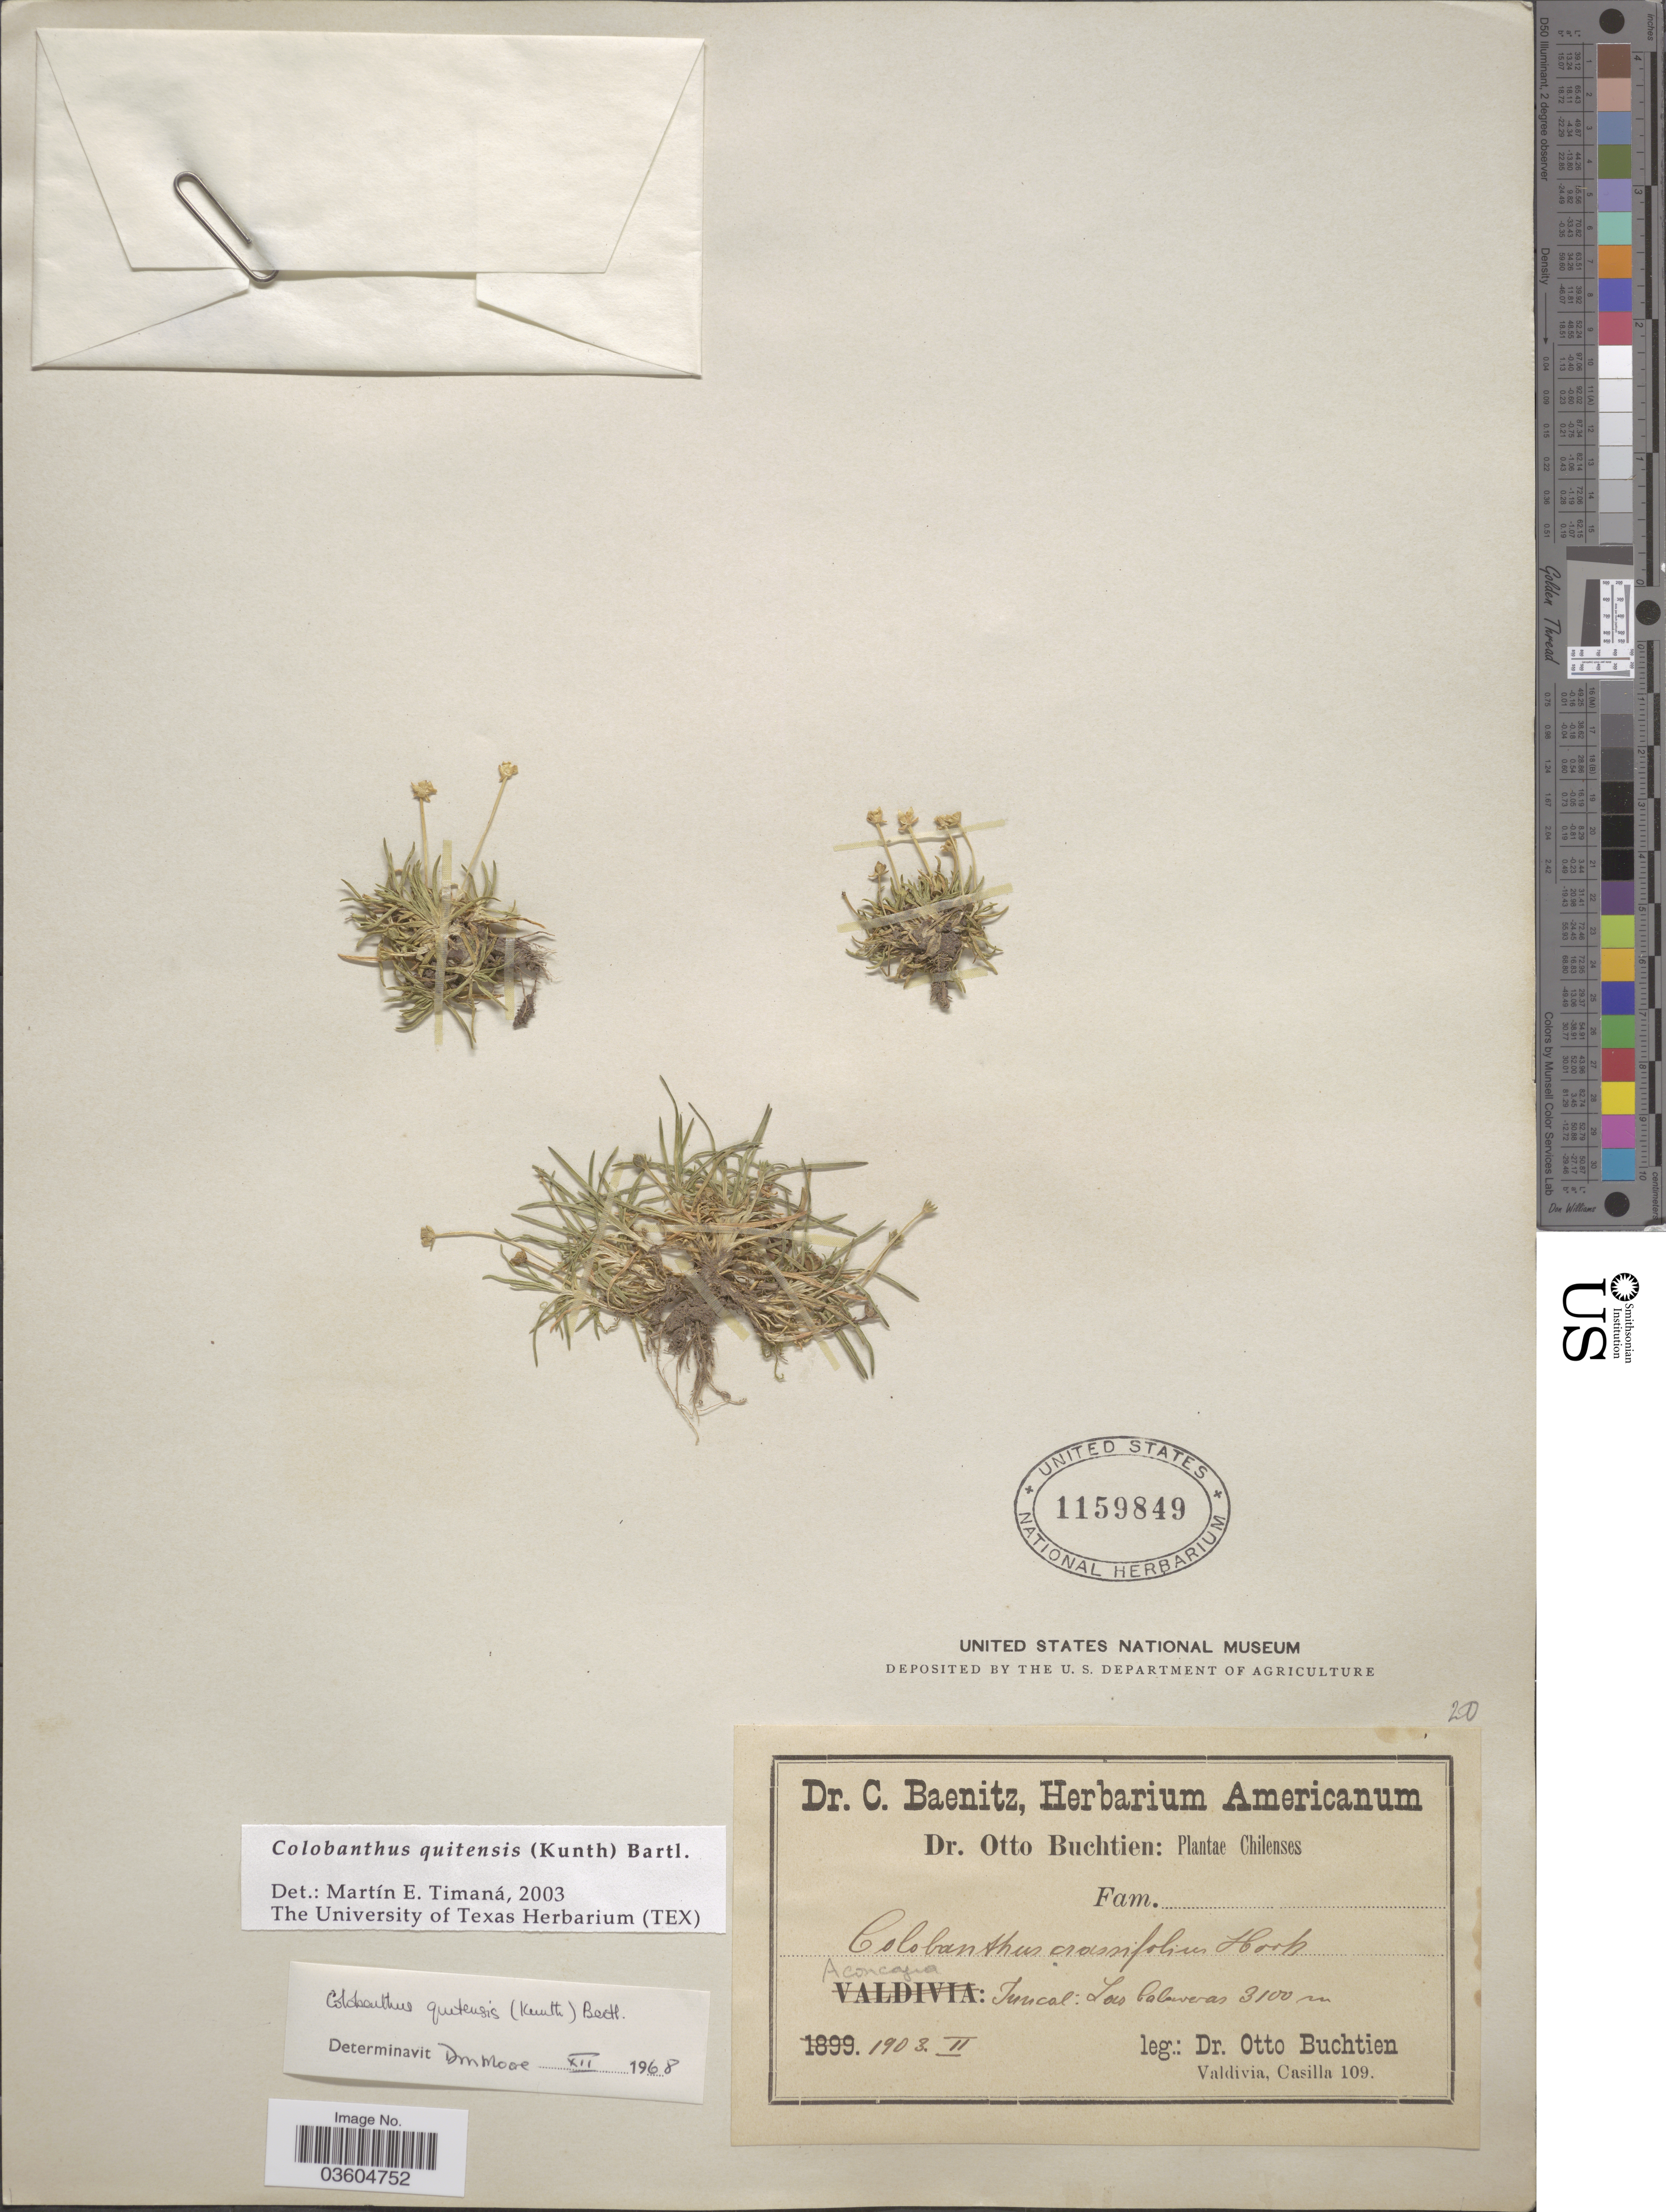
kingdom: Plantae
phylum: Tracheophyta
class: Magnoliopsida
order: Caryophyllales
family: Caryophyllaceae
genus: Colobanthus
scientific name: Colobanthus quitensis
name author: (Kunth) Bartl.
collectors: O. Buchtien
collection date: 1903-02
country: Chile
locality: Aconcagua: Juncal: Las Calaveras.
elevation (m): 3100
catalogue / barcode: US 1159849